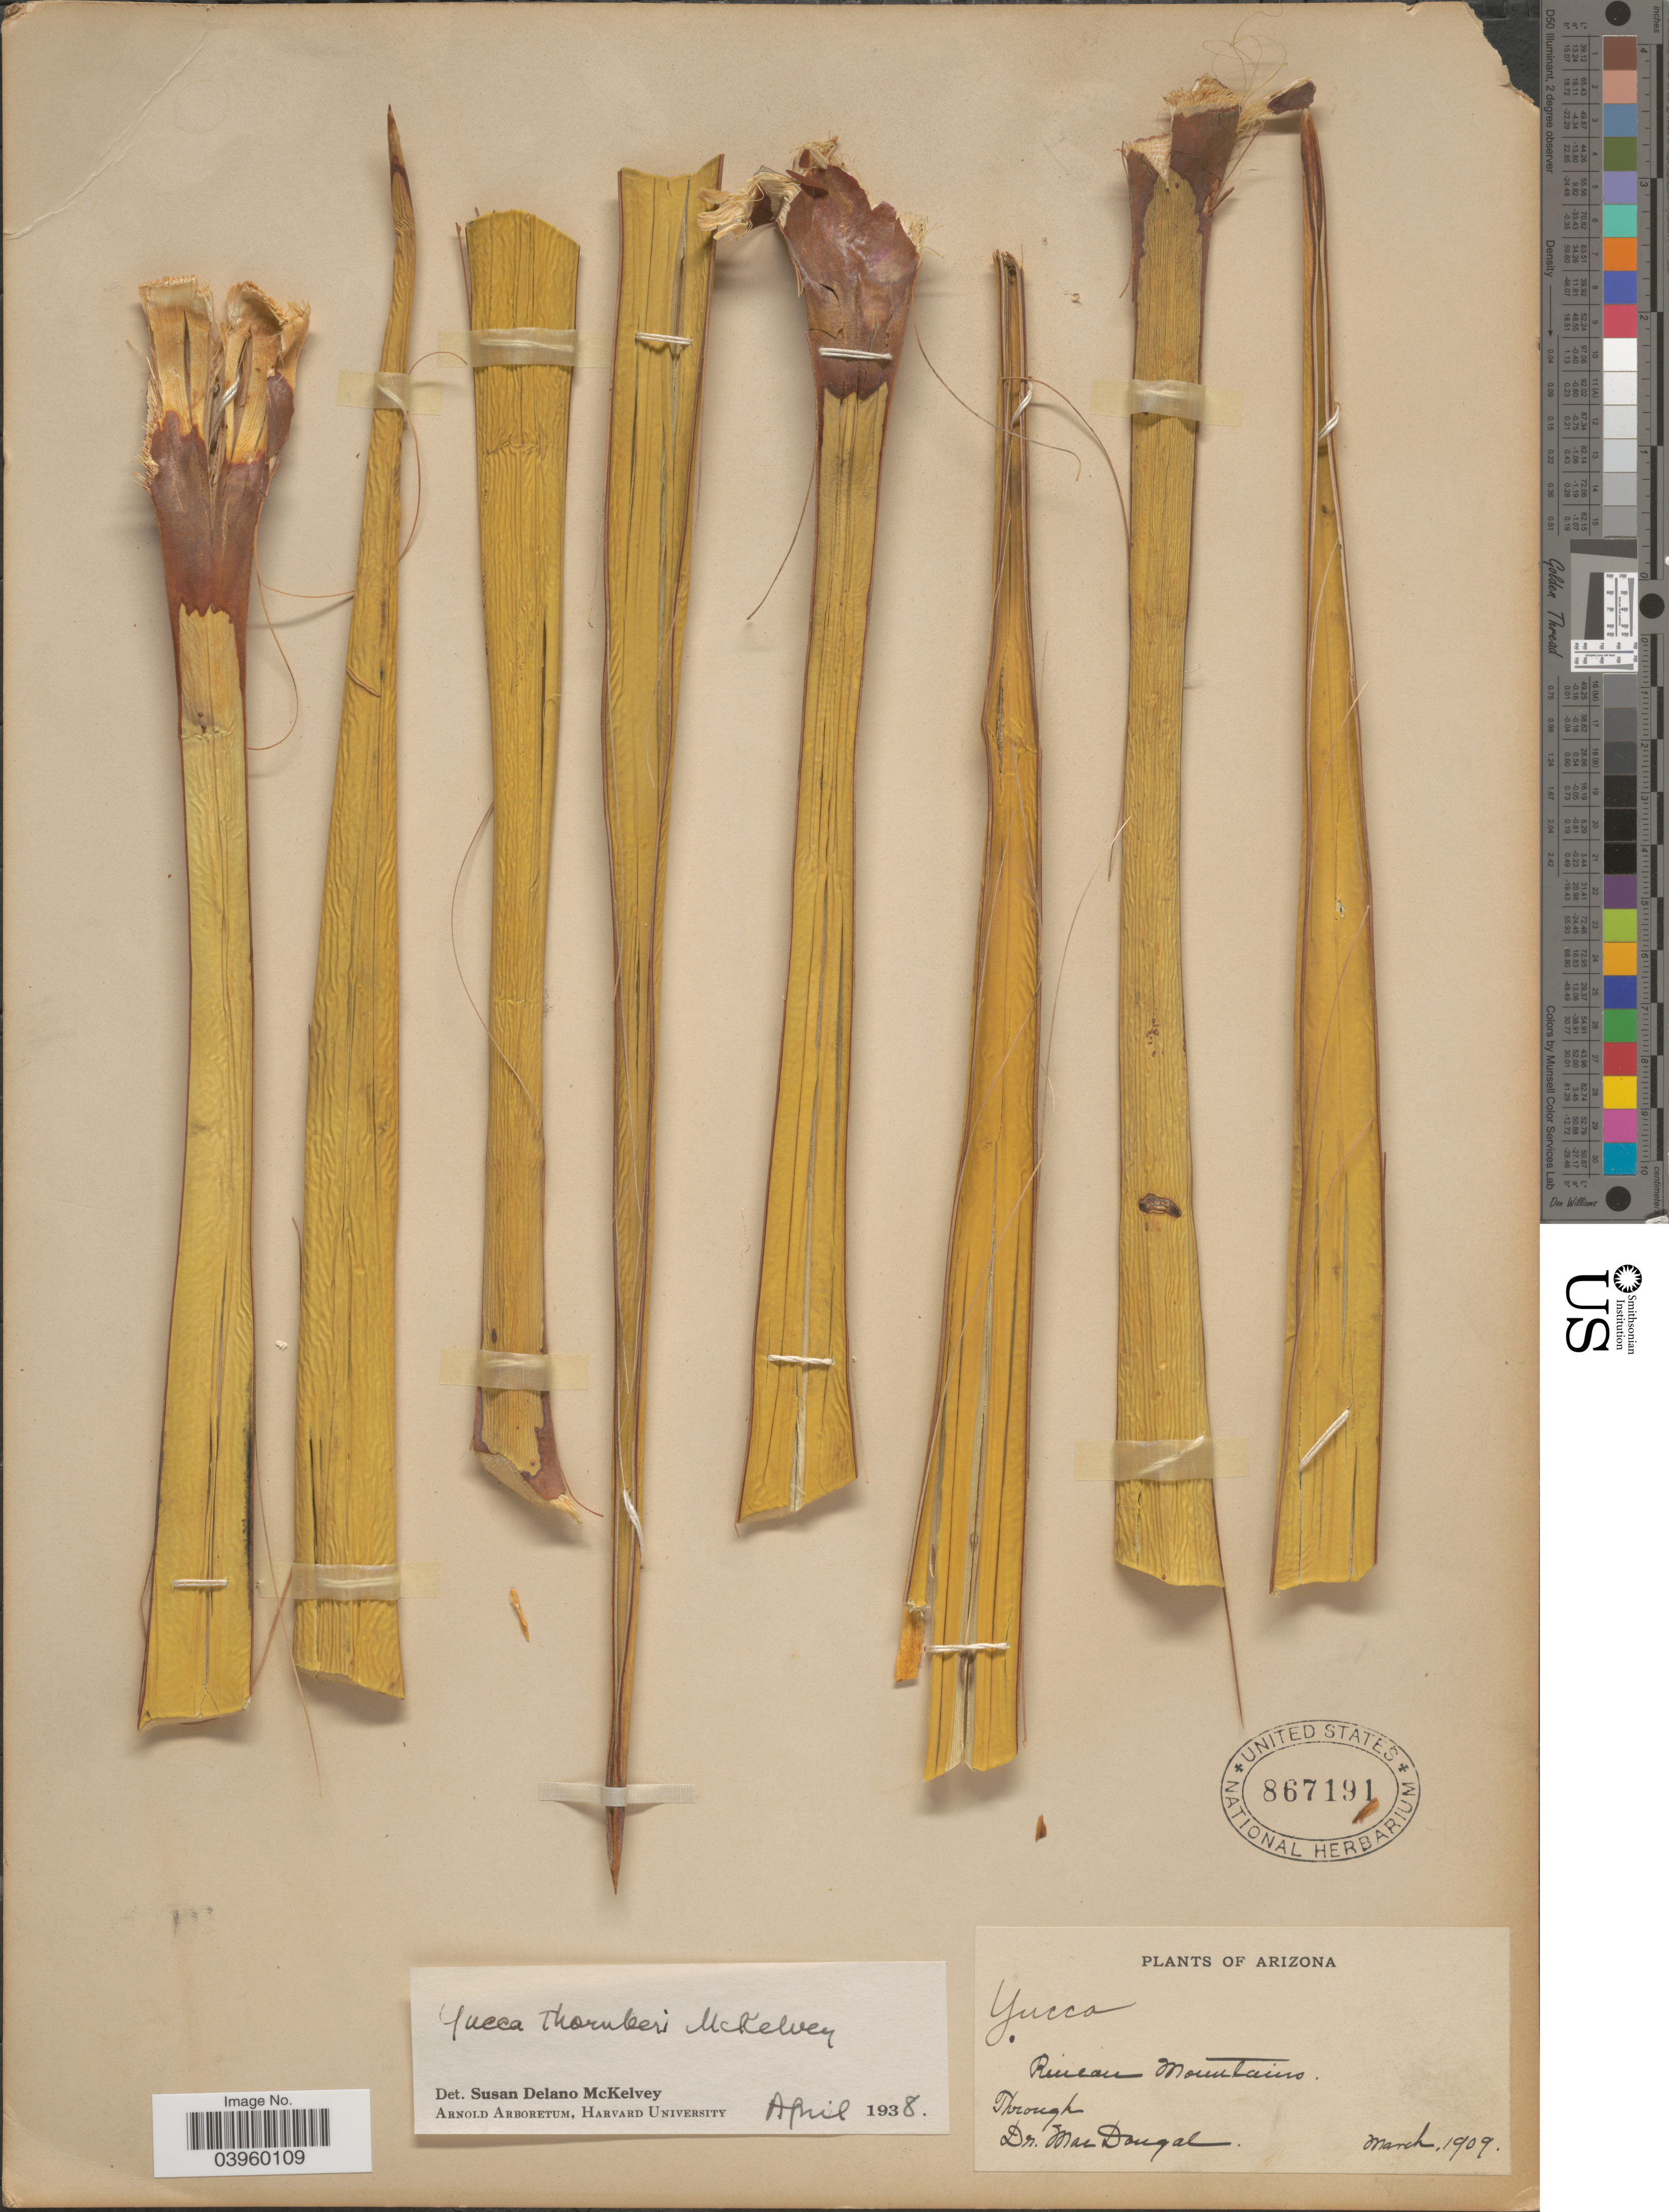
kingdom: Plantae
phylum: Tracheophyta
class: Liliopsida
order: Asparagales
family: Asparagaceae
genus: Yucca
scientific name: Yucca thornberi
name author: McKelvey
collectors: MacDougal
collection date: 1909-03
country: United States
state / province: Arizona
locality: Rincon Mountains.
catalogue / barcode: US 867191